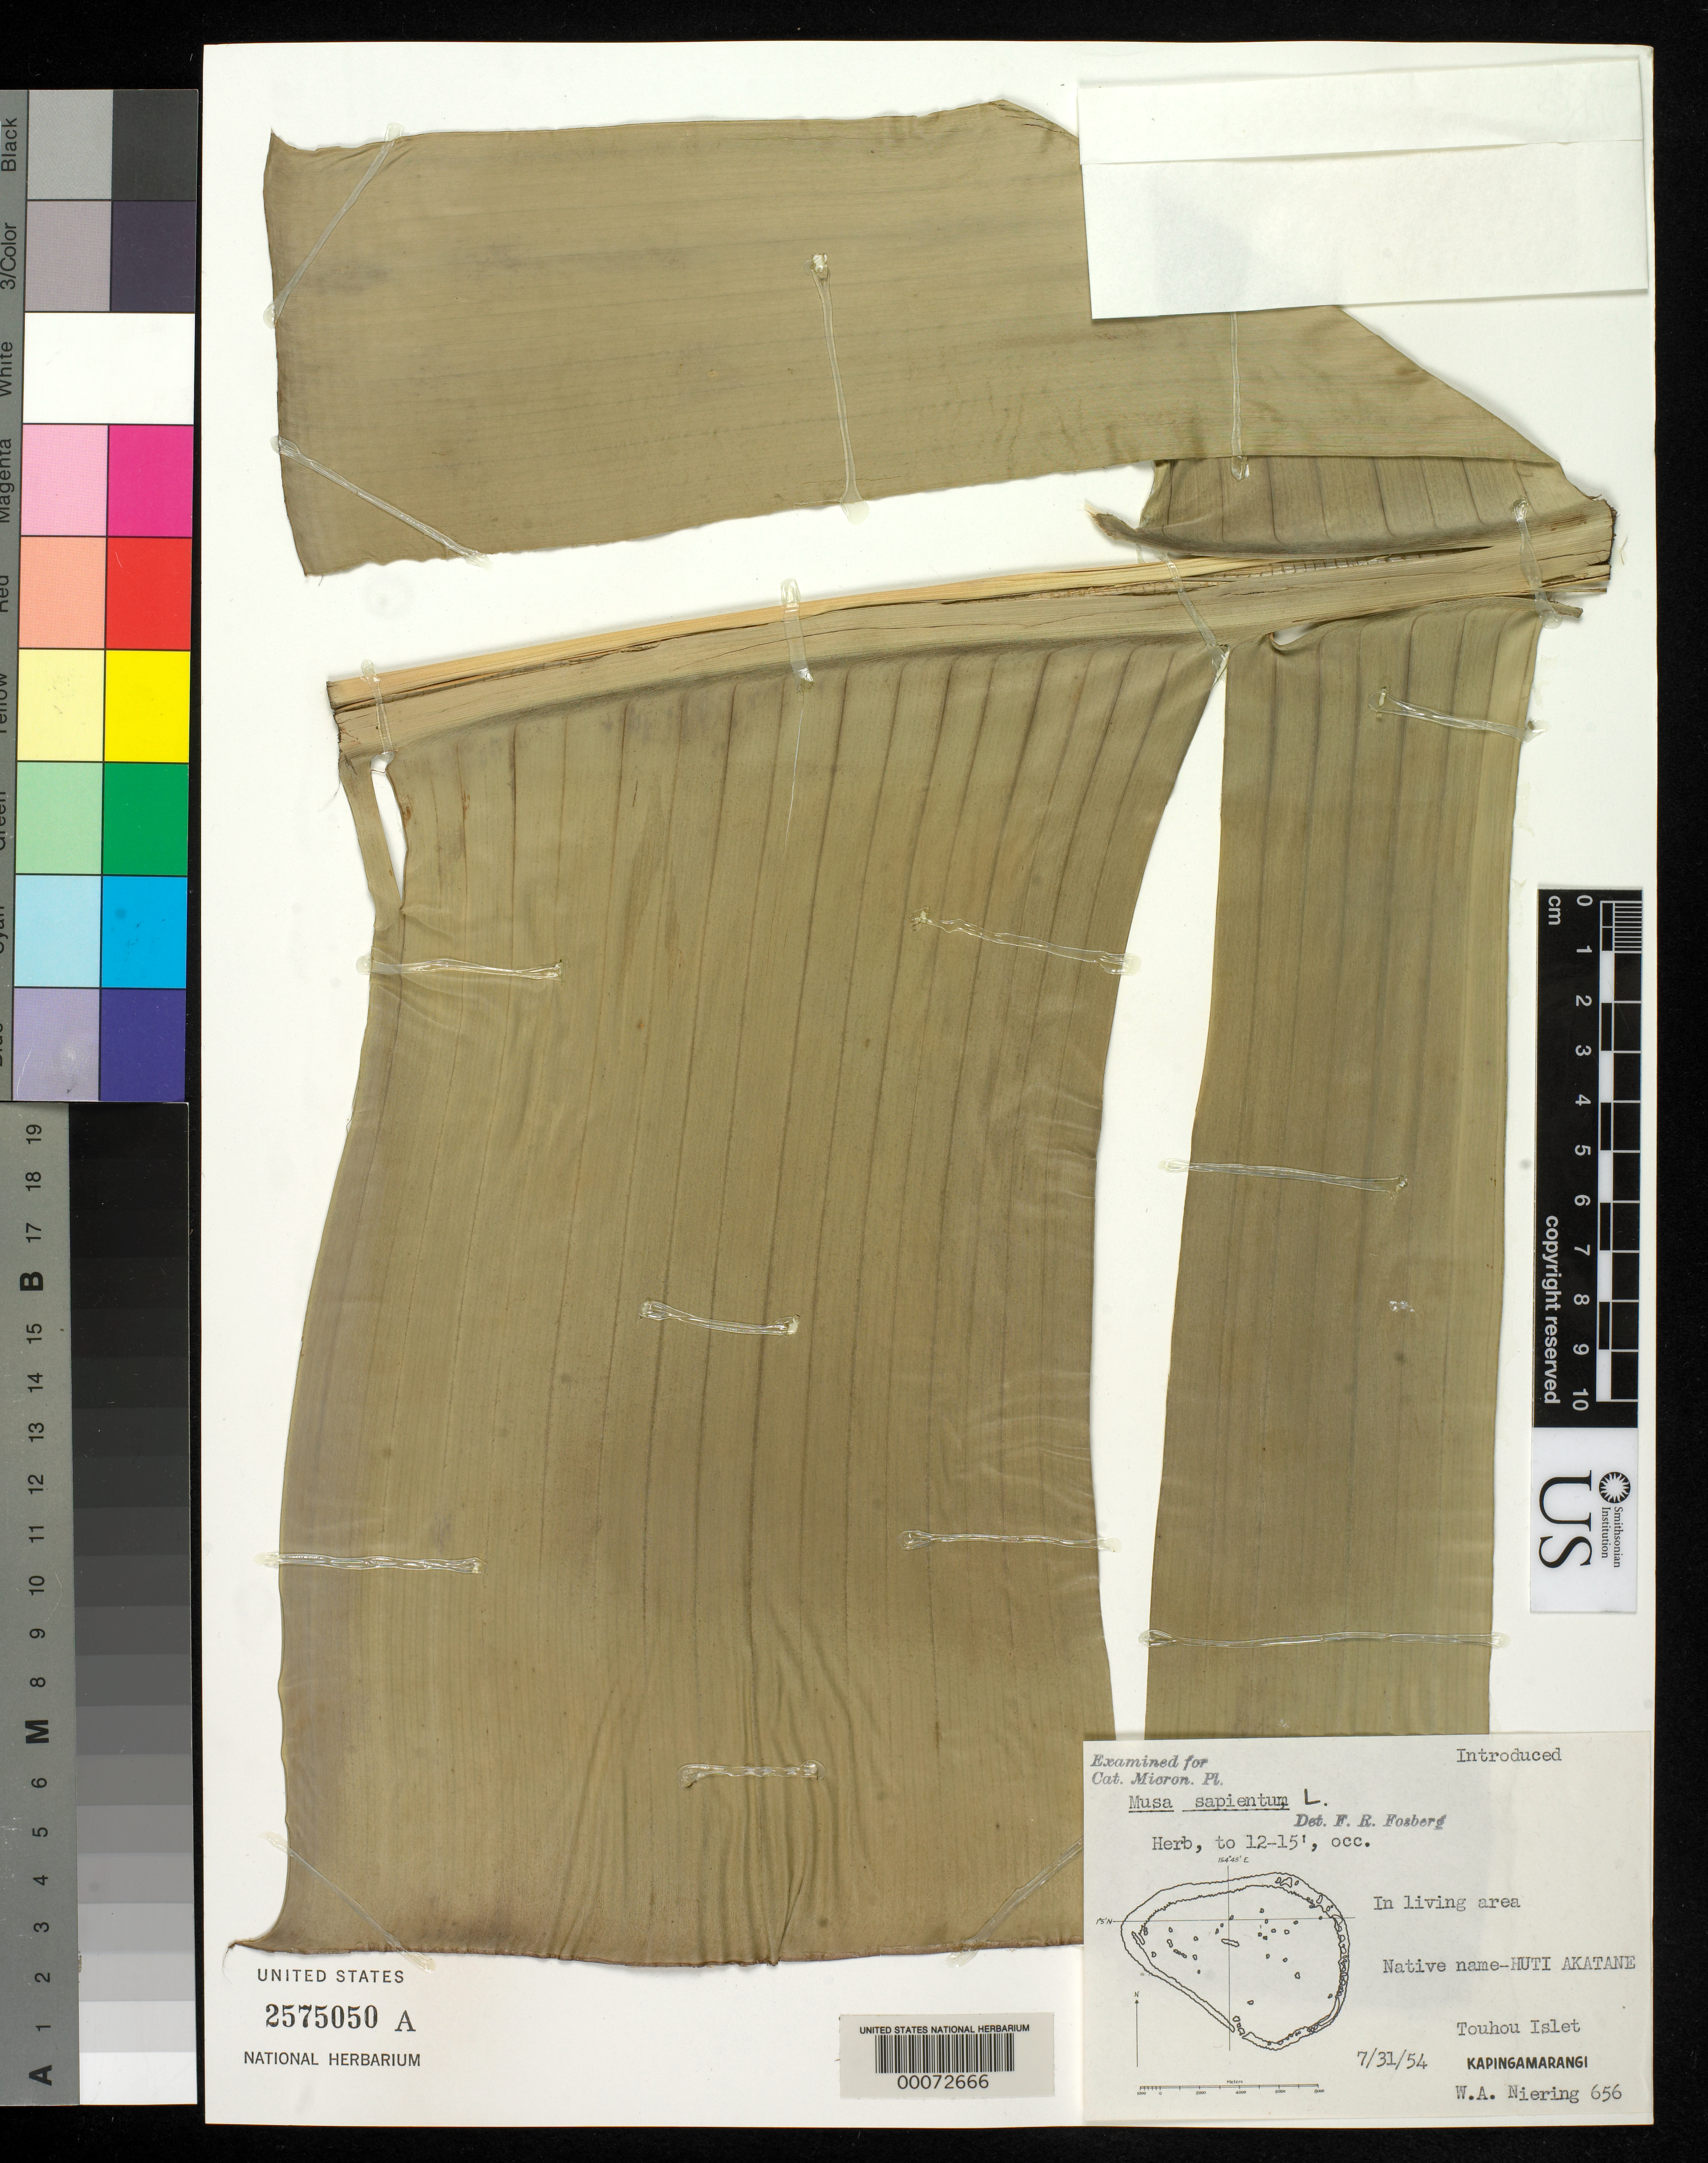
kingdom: Plantae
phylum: Tracheophyta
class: Liliopsida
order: Zingiberales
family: Musaceae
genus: Musa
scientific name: Musa x sapientum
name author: L.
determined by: Fosberg, F. R.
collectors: W. Niering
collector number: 656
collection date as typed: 31 Jul 1954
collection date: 1954-07-31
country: Micronesia, Federated States of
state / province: Pohnpei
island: Kapingamarangi Atoll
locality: Touhou Islet, in living area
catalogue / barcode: US 2575050A